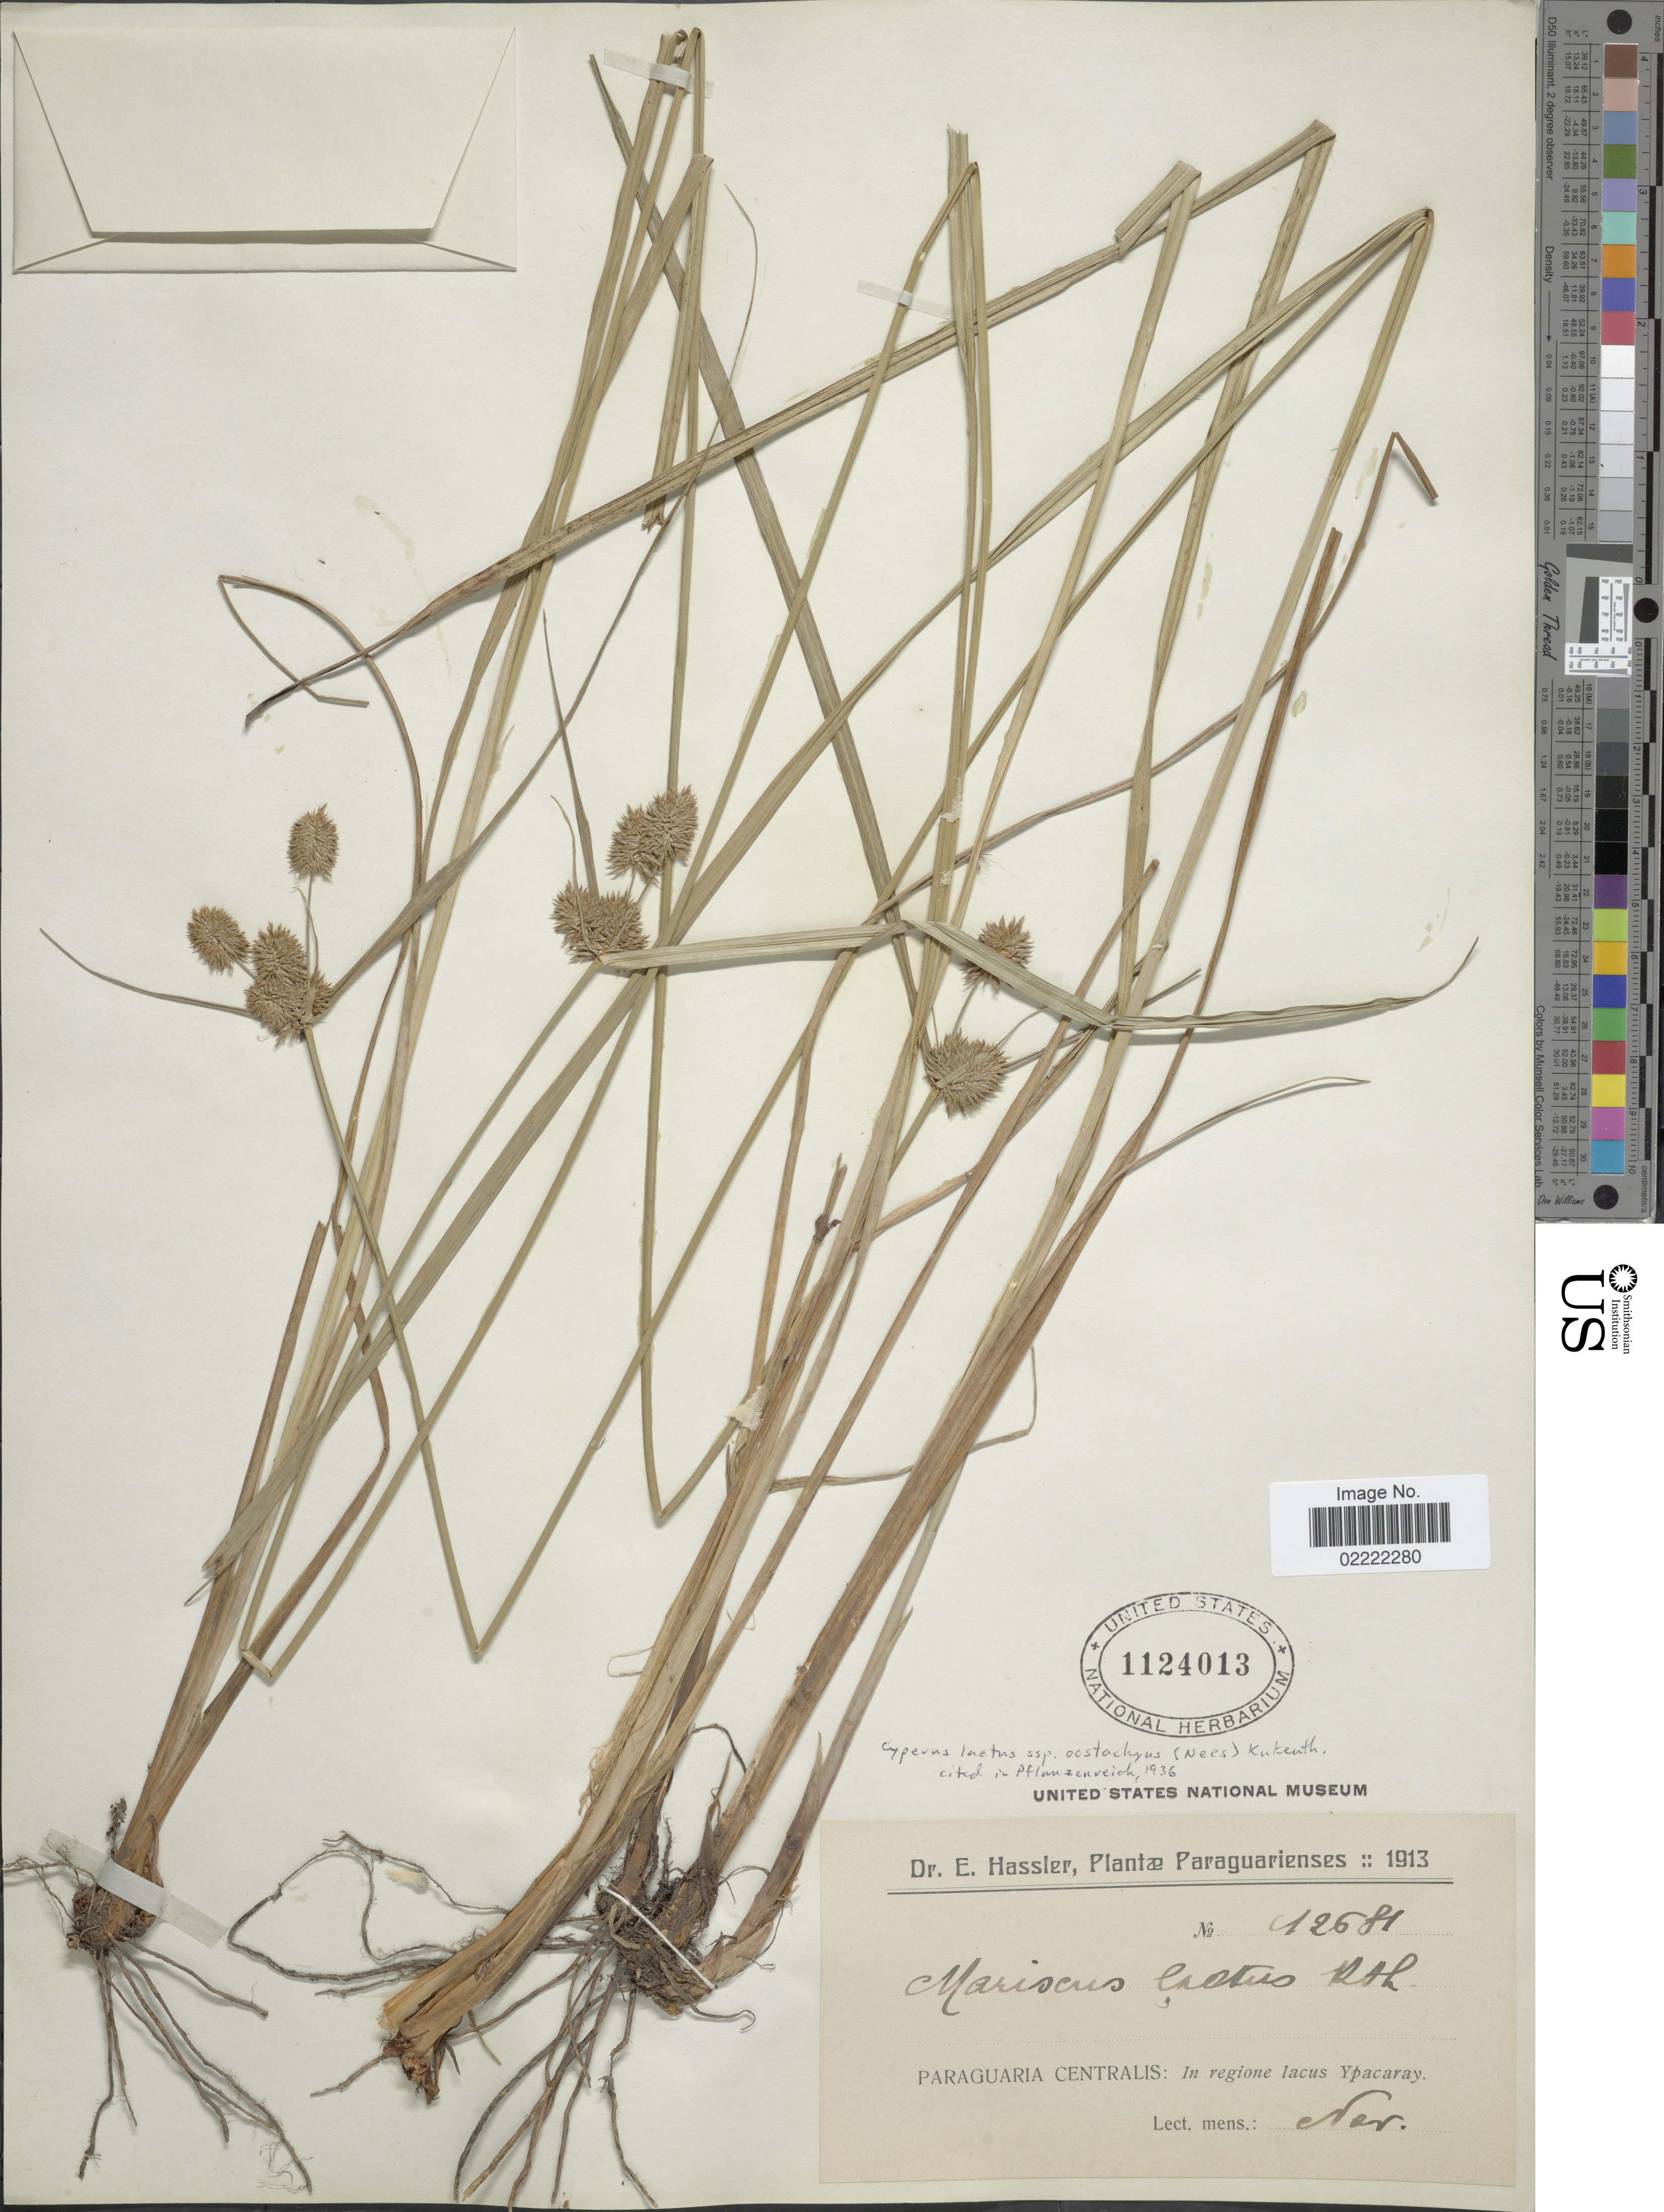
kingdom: Plantae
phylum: Tracheophyta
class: Liliopsida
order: Poales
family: Cyperaceae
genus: Cyperus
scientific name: Cyperus laetus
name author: J. Presl & C. Presl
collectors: E. Hassler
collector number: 12681*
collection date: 1913-11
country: Paraguay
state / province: Paraguari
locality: Paraguaria Centralis: In regione lacus Ypacaray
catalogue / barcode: US 1124013